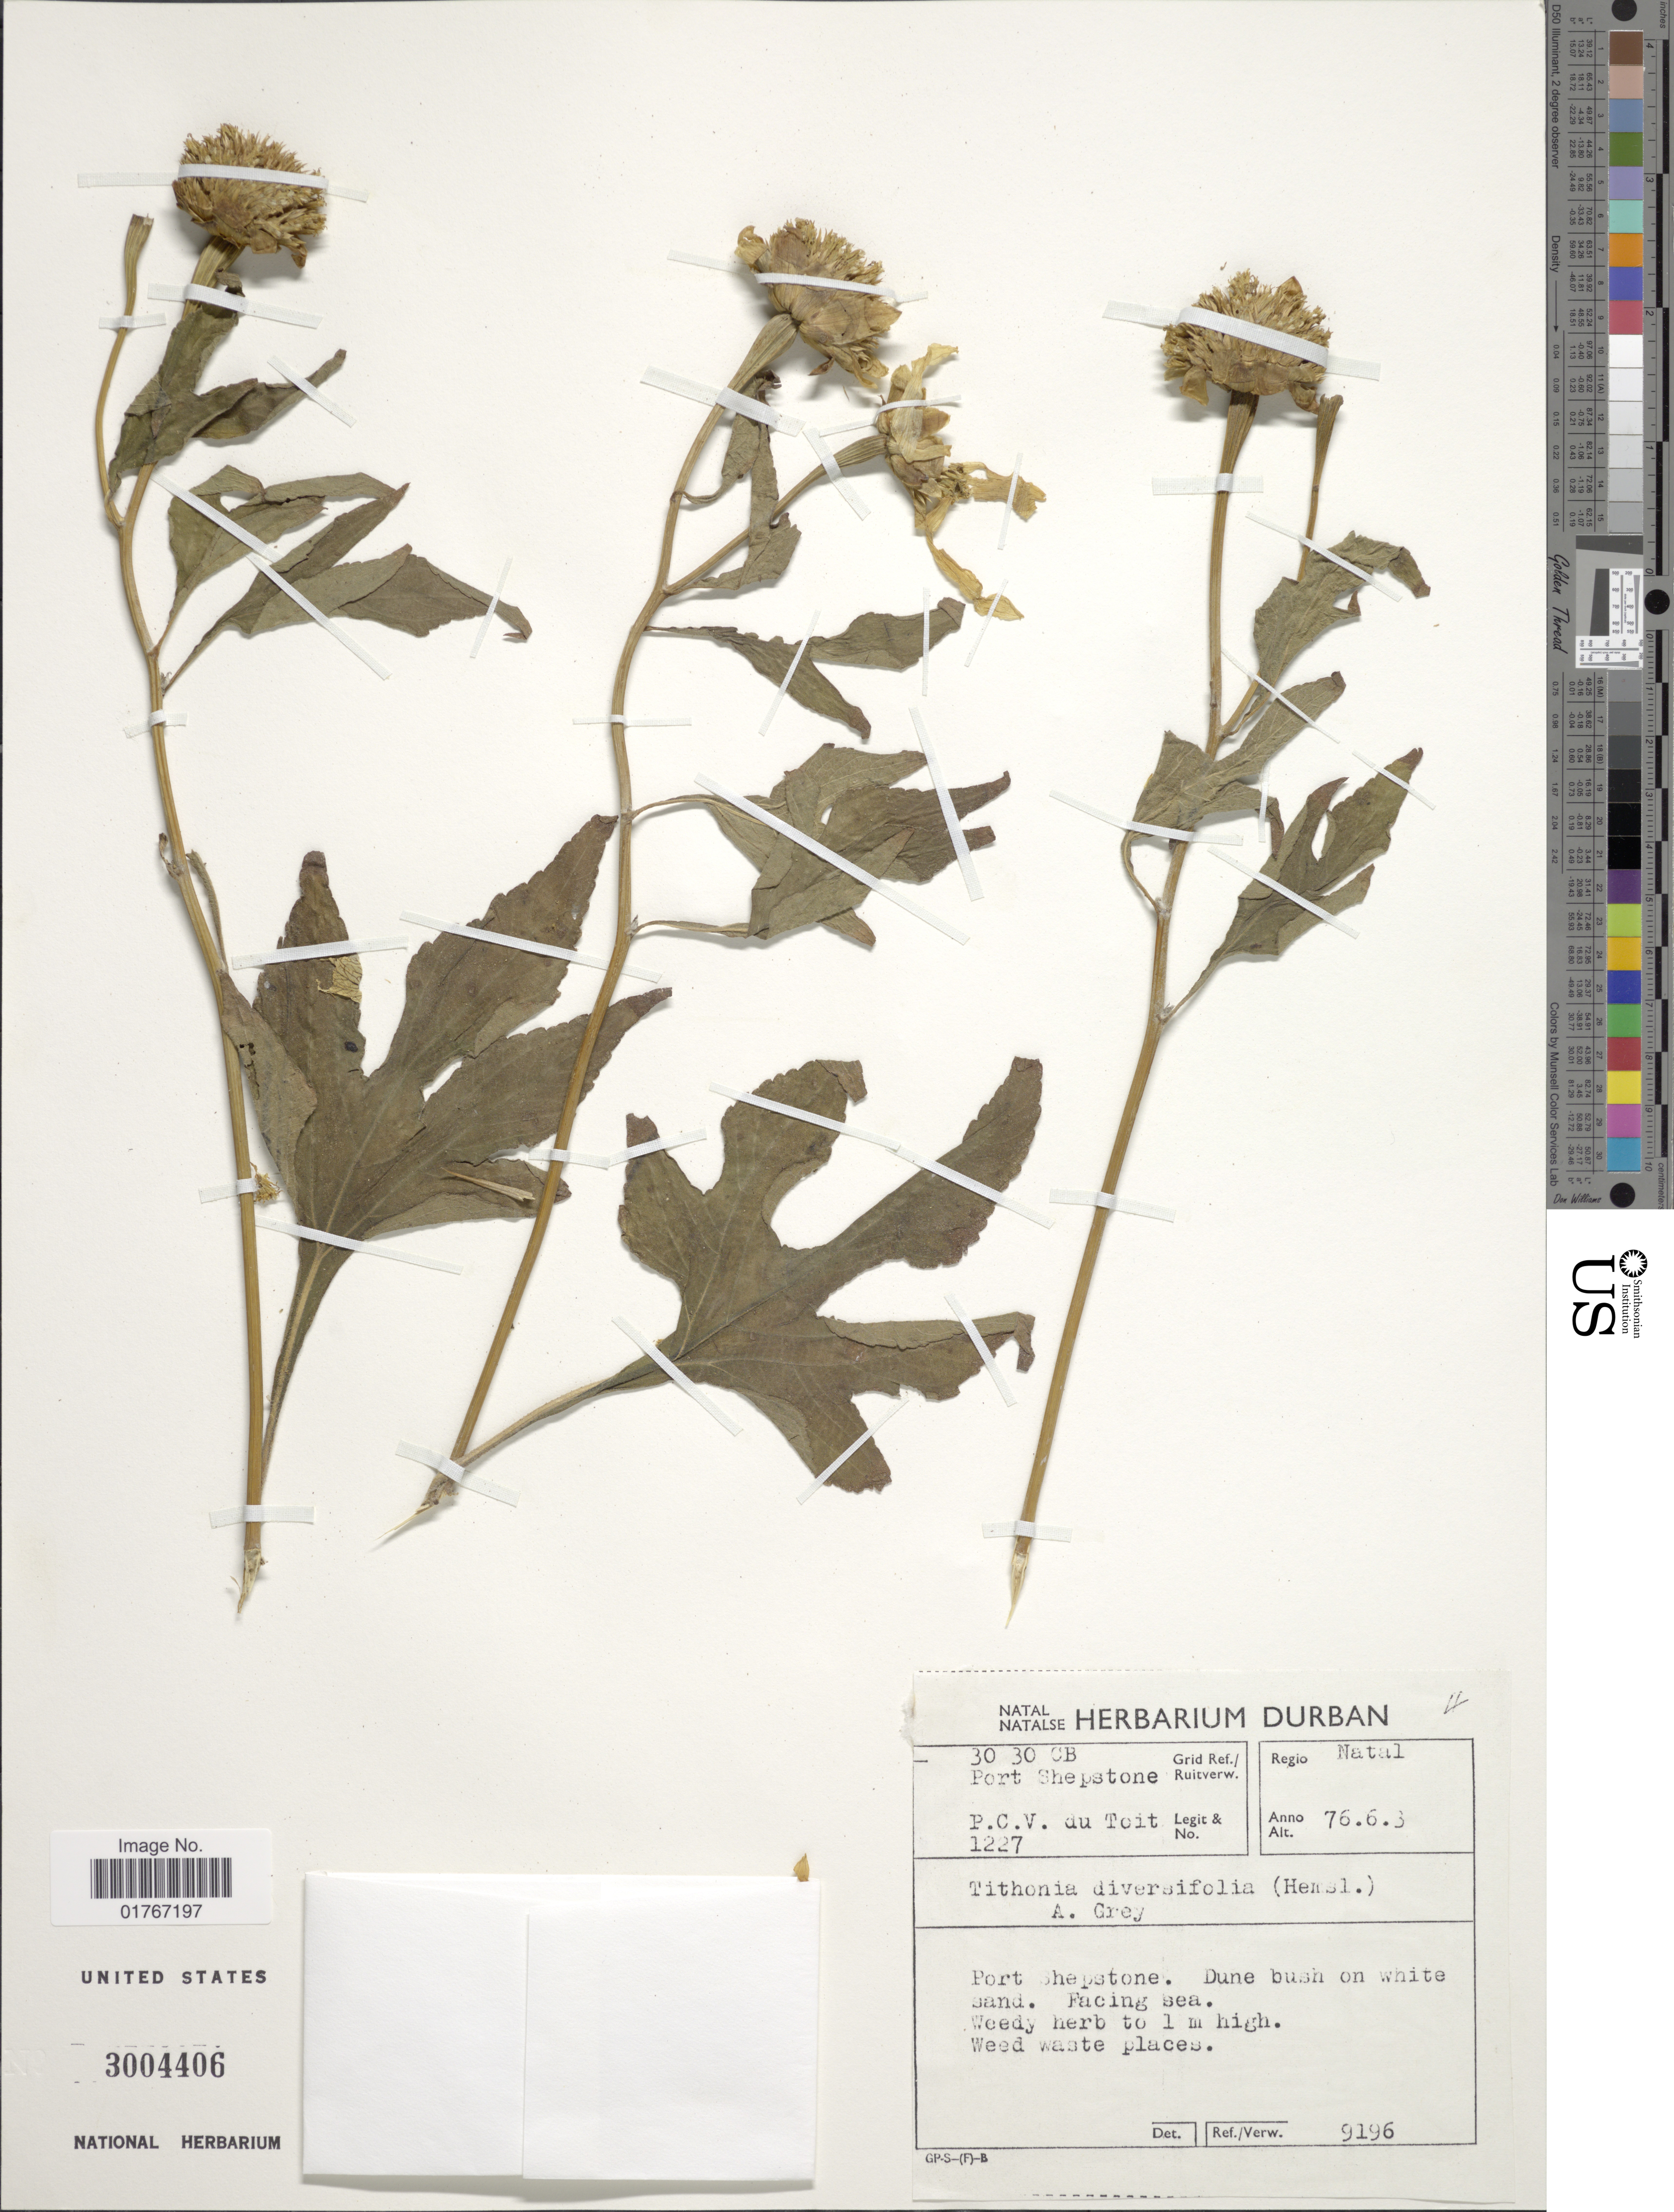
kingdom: Plantae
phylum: Tracheophyta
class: Magnoliopsida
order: Asterales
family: Asteraceae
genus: Tithonia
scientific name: Tithonia diversifolia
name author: (Hemsl.) A. Gray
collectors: P. Du Toit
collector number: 1227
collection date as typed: Transcribed d/m/y: 3/6/76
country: South Africa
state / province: KwaZulu-Natal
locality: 30 30 CB Port Shepstone, Port Shepstone. Dune bush on white sand. Facing sea, Regio Natal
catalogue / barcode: US 3004406